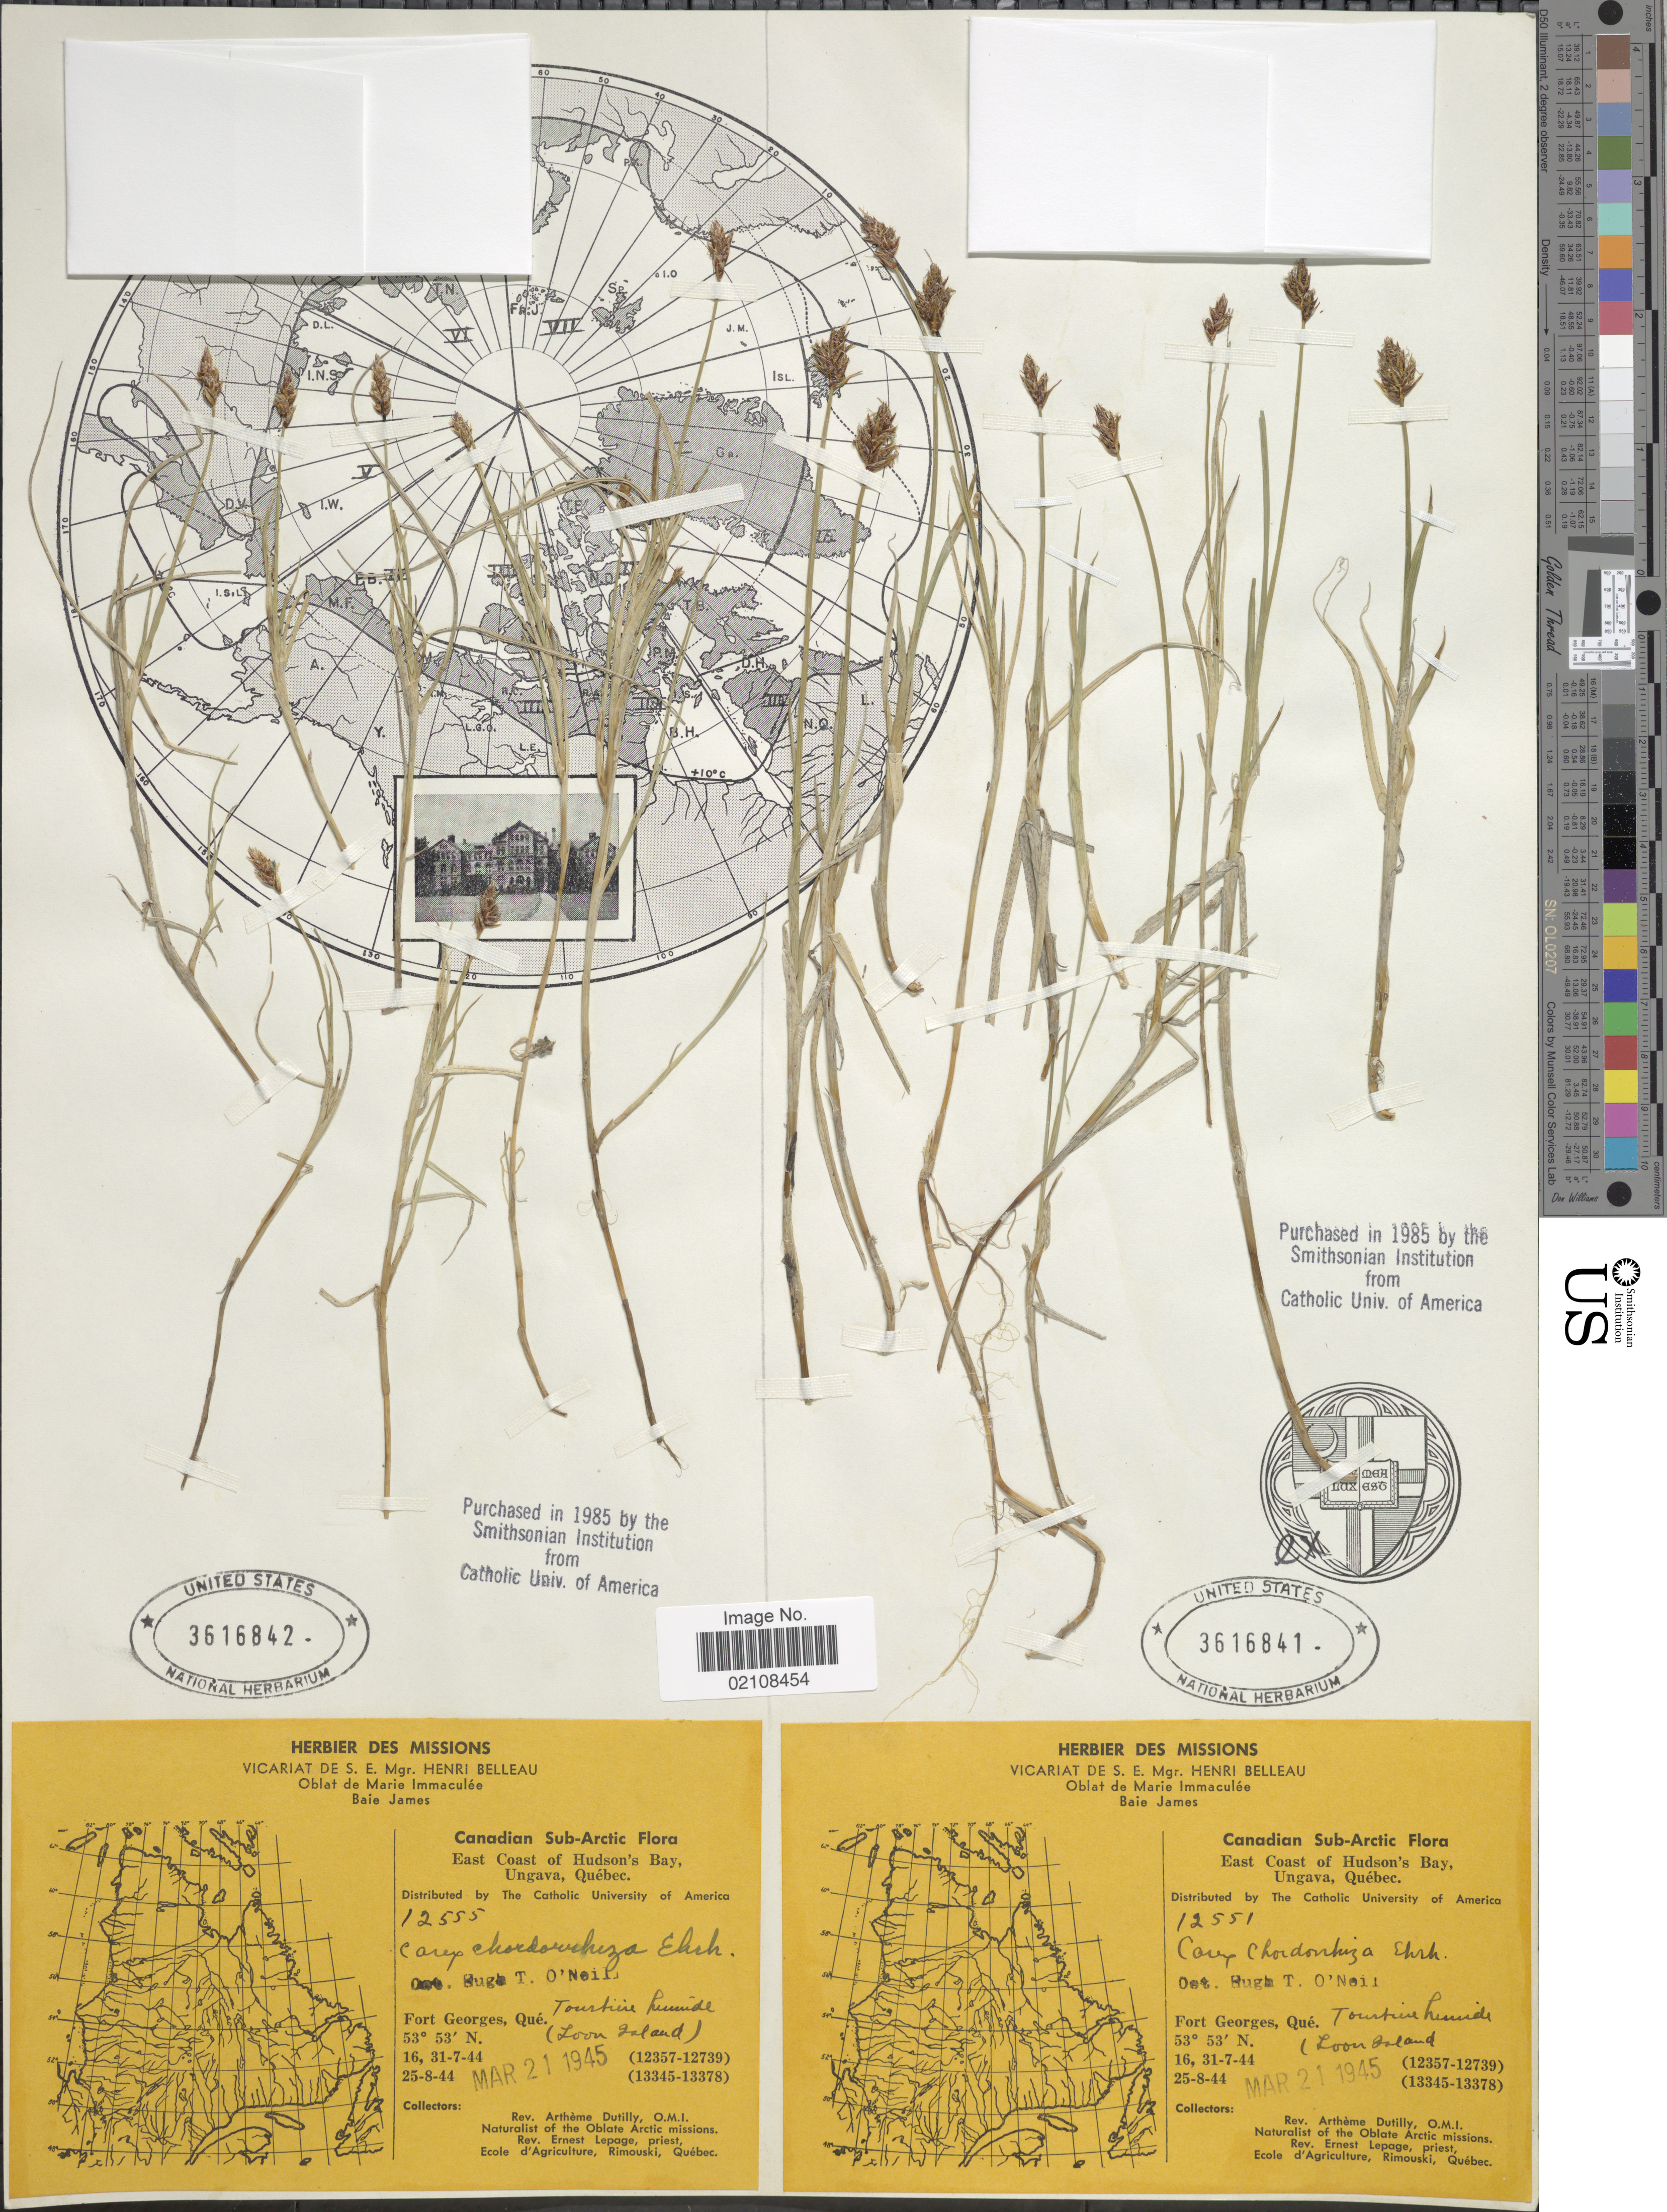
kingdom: Plantae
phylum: Tracheophyta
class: Liliopsida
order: Poales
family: Cyperaceae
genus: Carex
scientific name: Carex chordorrhiza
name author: L. f.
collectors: A. Dutilly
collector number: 12551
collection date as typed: Transcribed d/m/y: 16/7/44 to 25/8/44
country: Canada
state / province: Quebec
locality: East Coast of Hudson's Bay, Ungava. Fort Georges. Tourtine humide (Loon Island)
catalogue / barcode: US 3616841